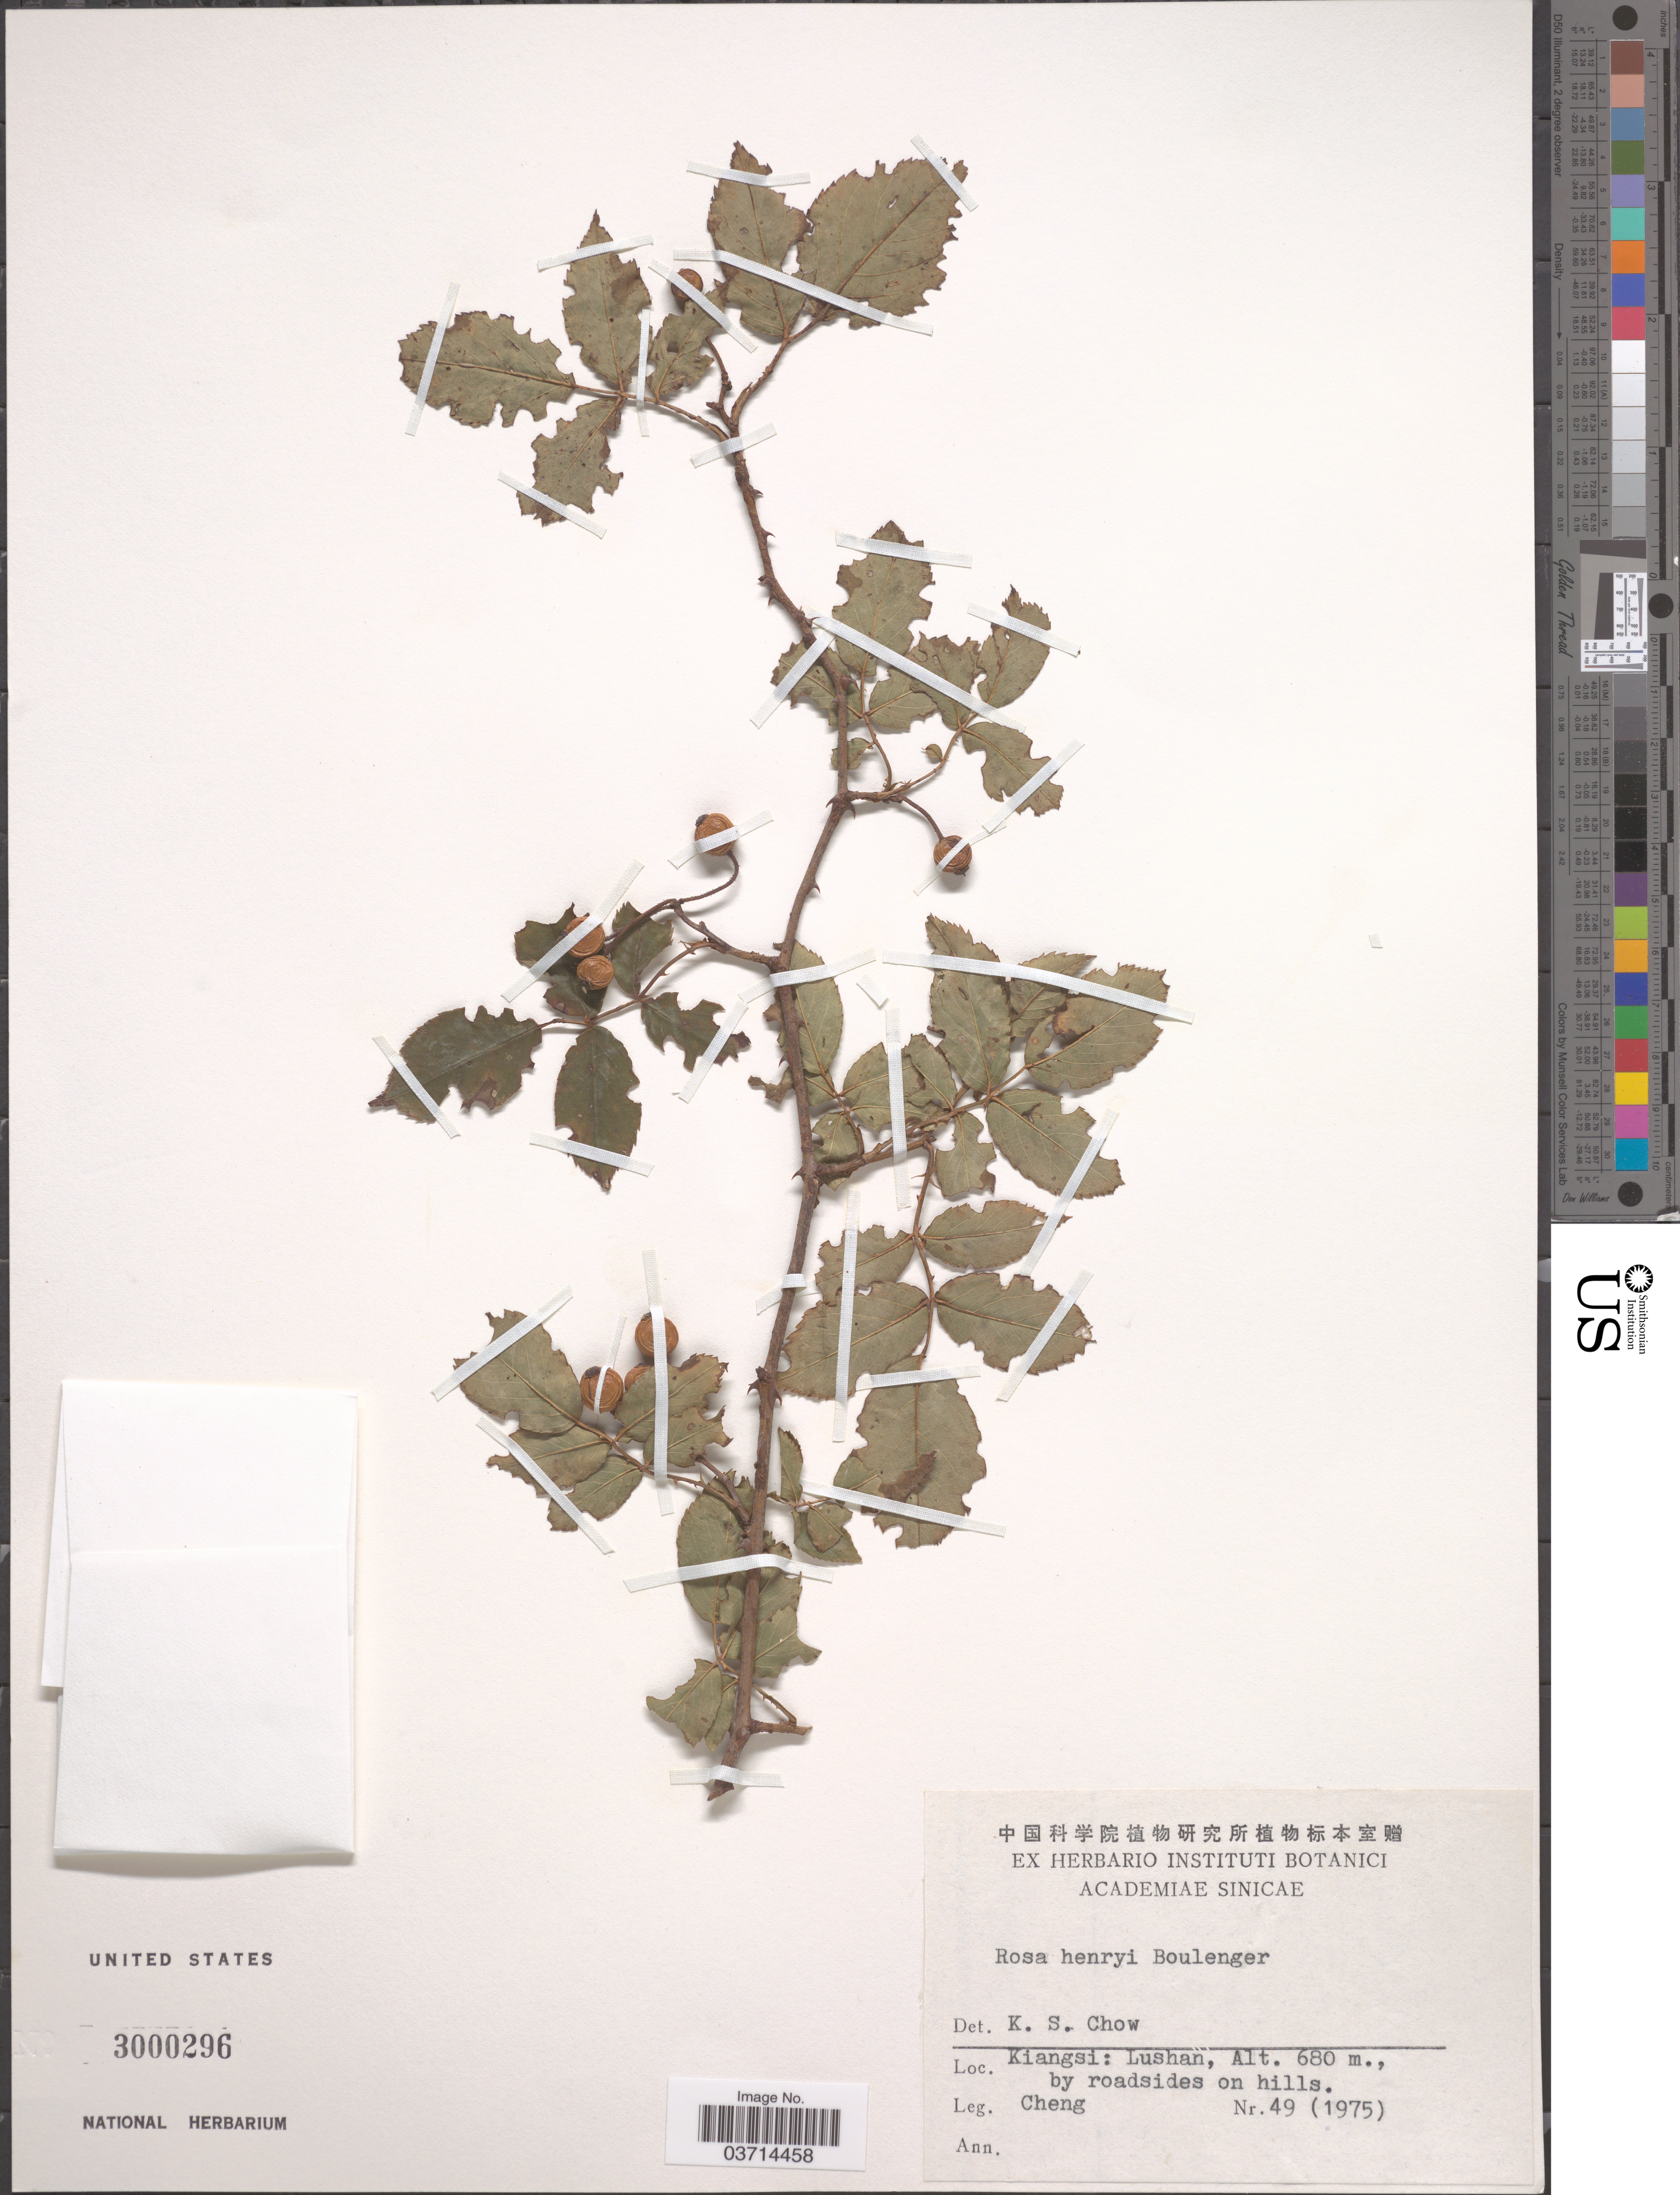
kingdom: Plantae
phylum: Tracheophyta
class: Magnoliopsida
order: Rosales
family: Rosaceae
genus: Rosa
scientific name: Rosa henryi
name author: Boulenger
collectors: -. Cheng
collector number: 49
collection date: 1975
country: China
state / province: Jiangxi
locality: Kiangsi: Lushan.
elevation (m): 680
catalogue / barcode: US 3000296